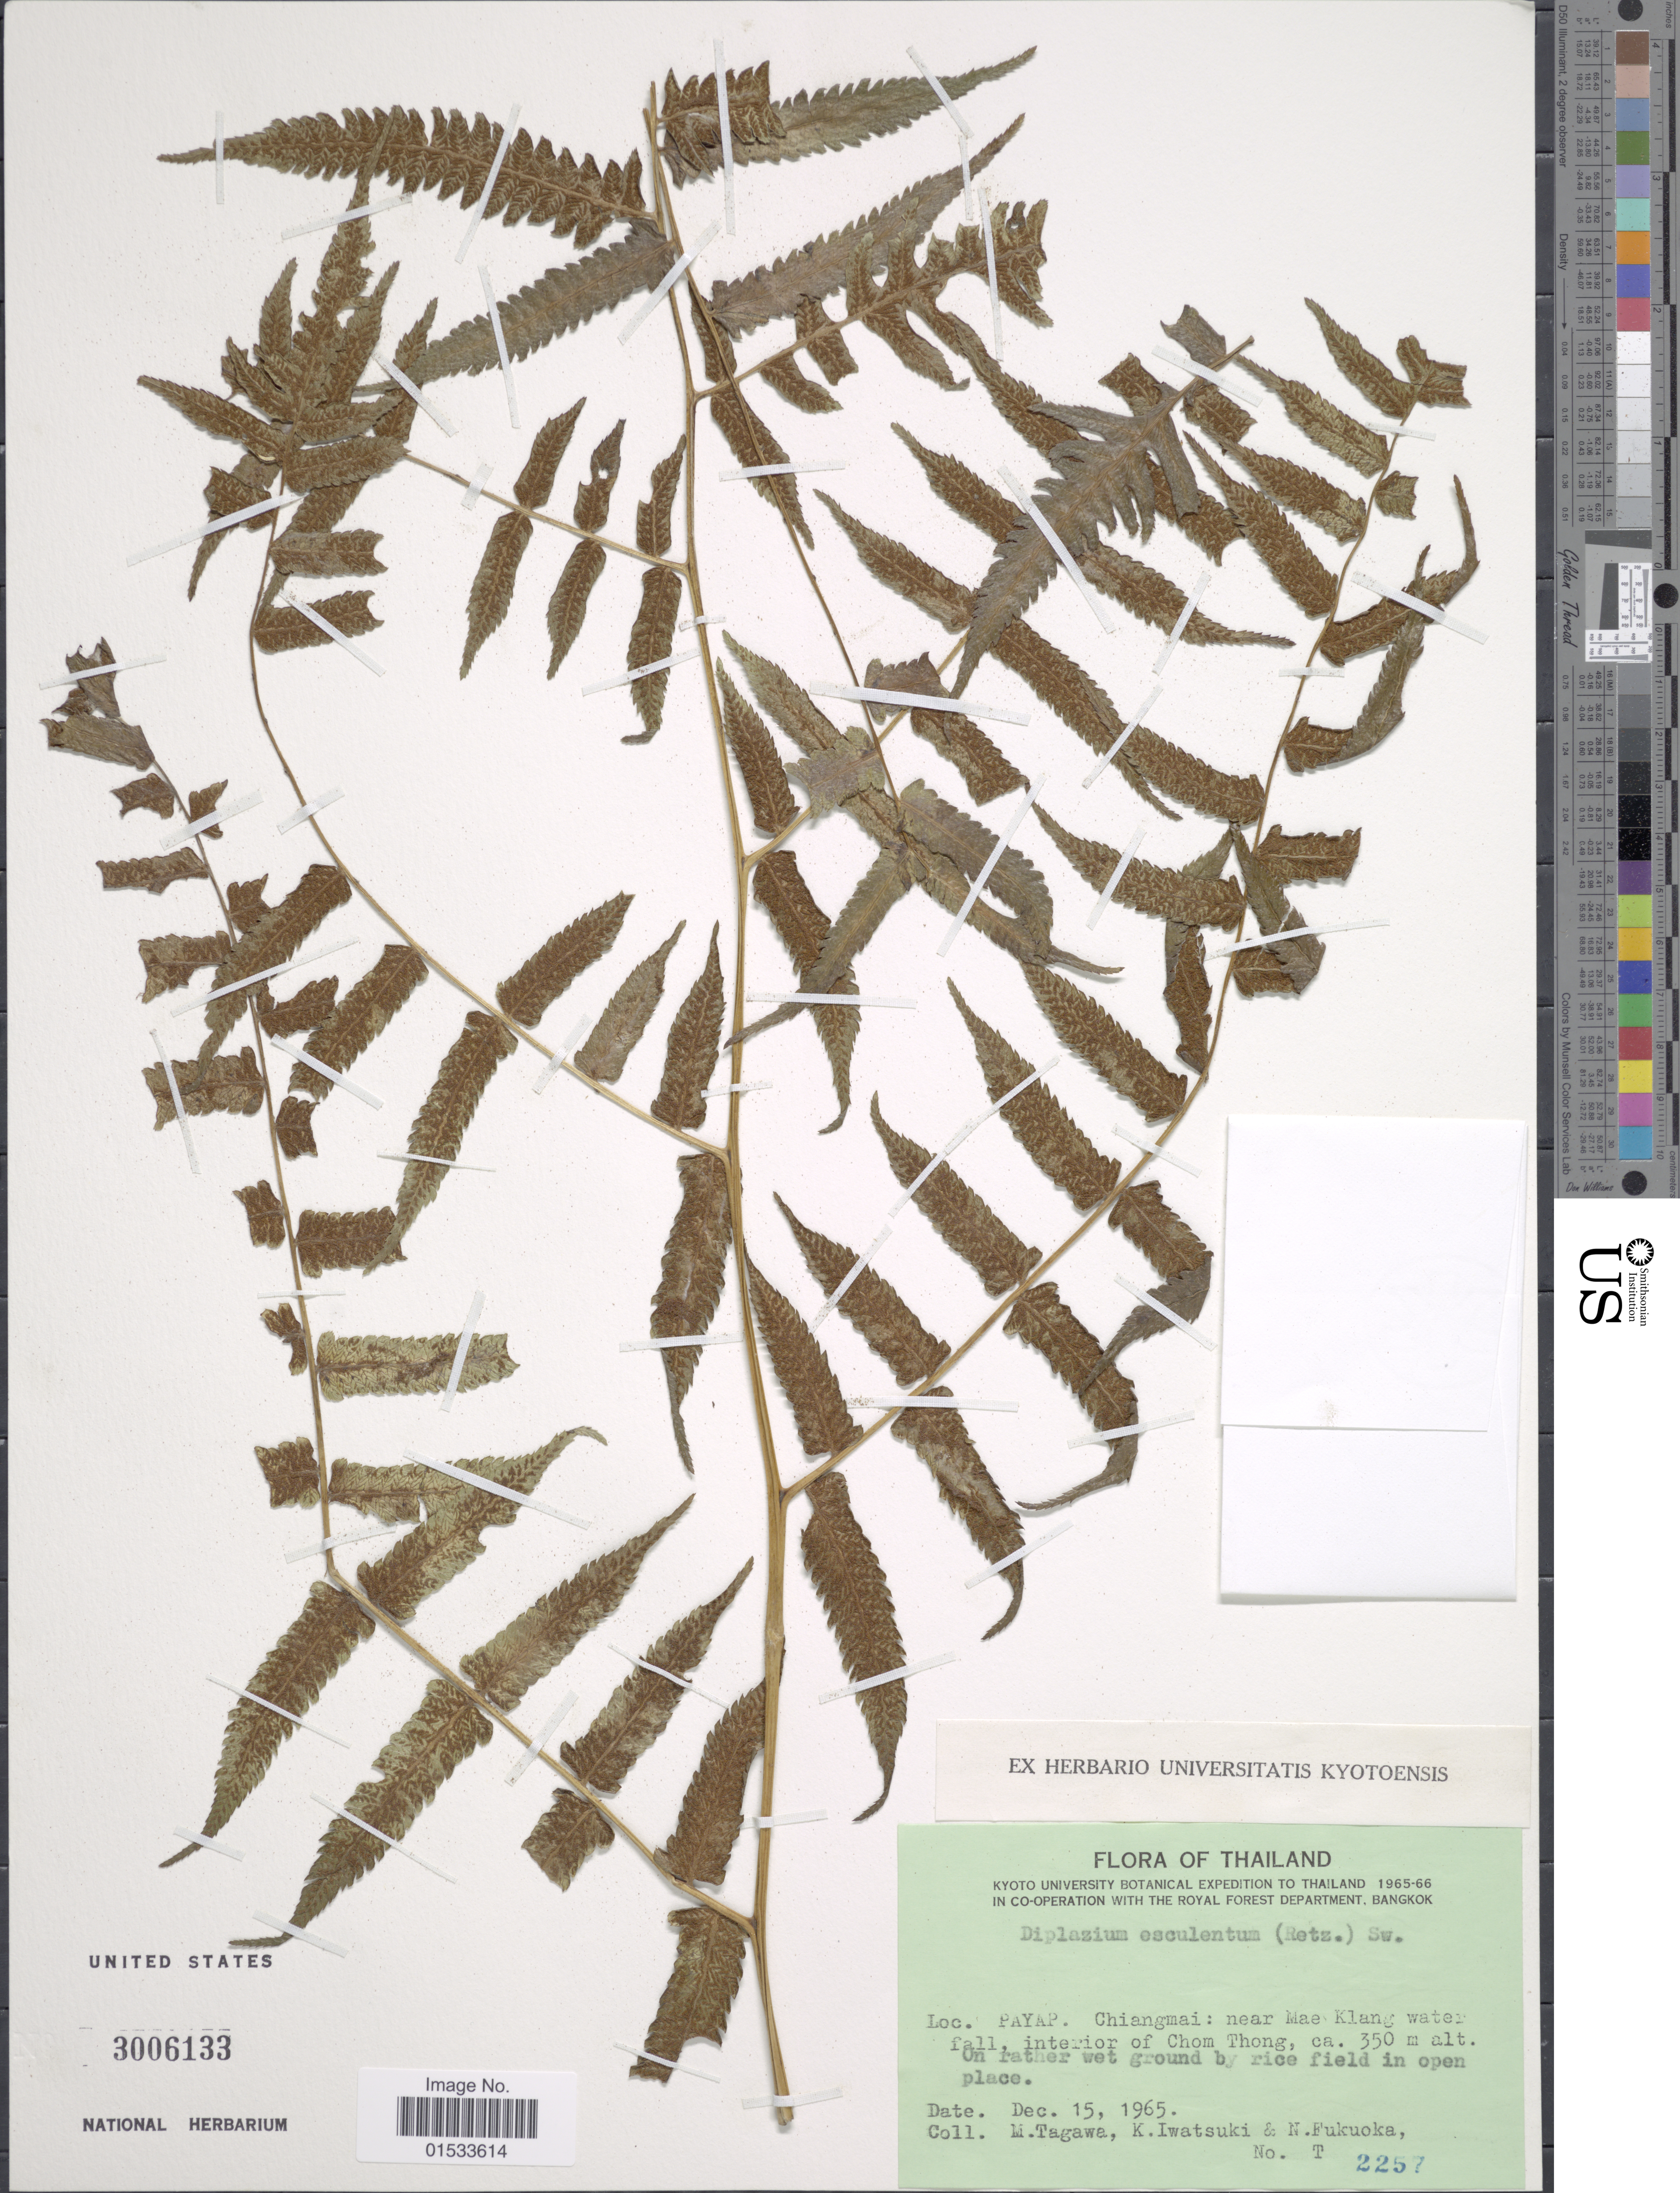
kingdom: Plantae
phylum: Tracheophyta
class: Polypodiopsida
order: Polypodiales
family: Athyriaceae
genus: Diplazium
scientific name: Diplazium esculentum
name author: (Retz.) Sw.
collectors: M. Tagawa, K. Iwatsuki & N. Fukuoka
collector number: T2257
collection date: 1965-12-15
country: Thailand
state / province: Chiang Mai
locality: Payap, near Mae Klang waterfall, interior of Chom Tong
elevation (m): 350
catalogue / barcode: US 3006133